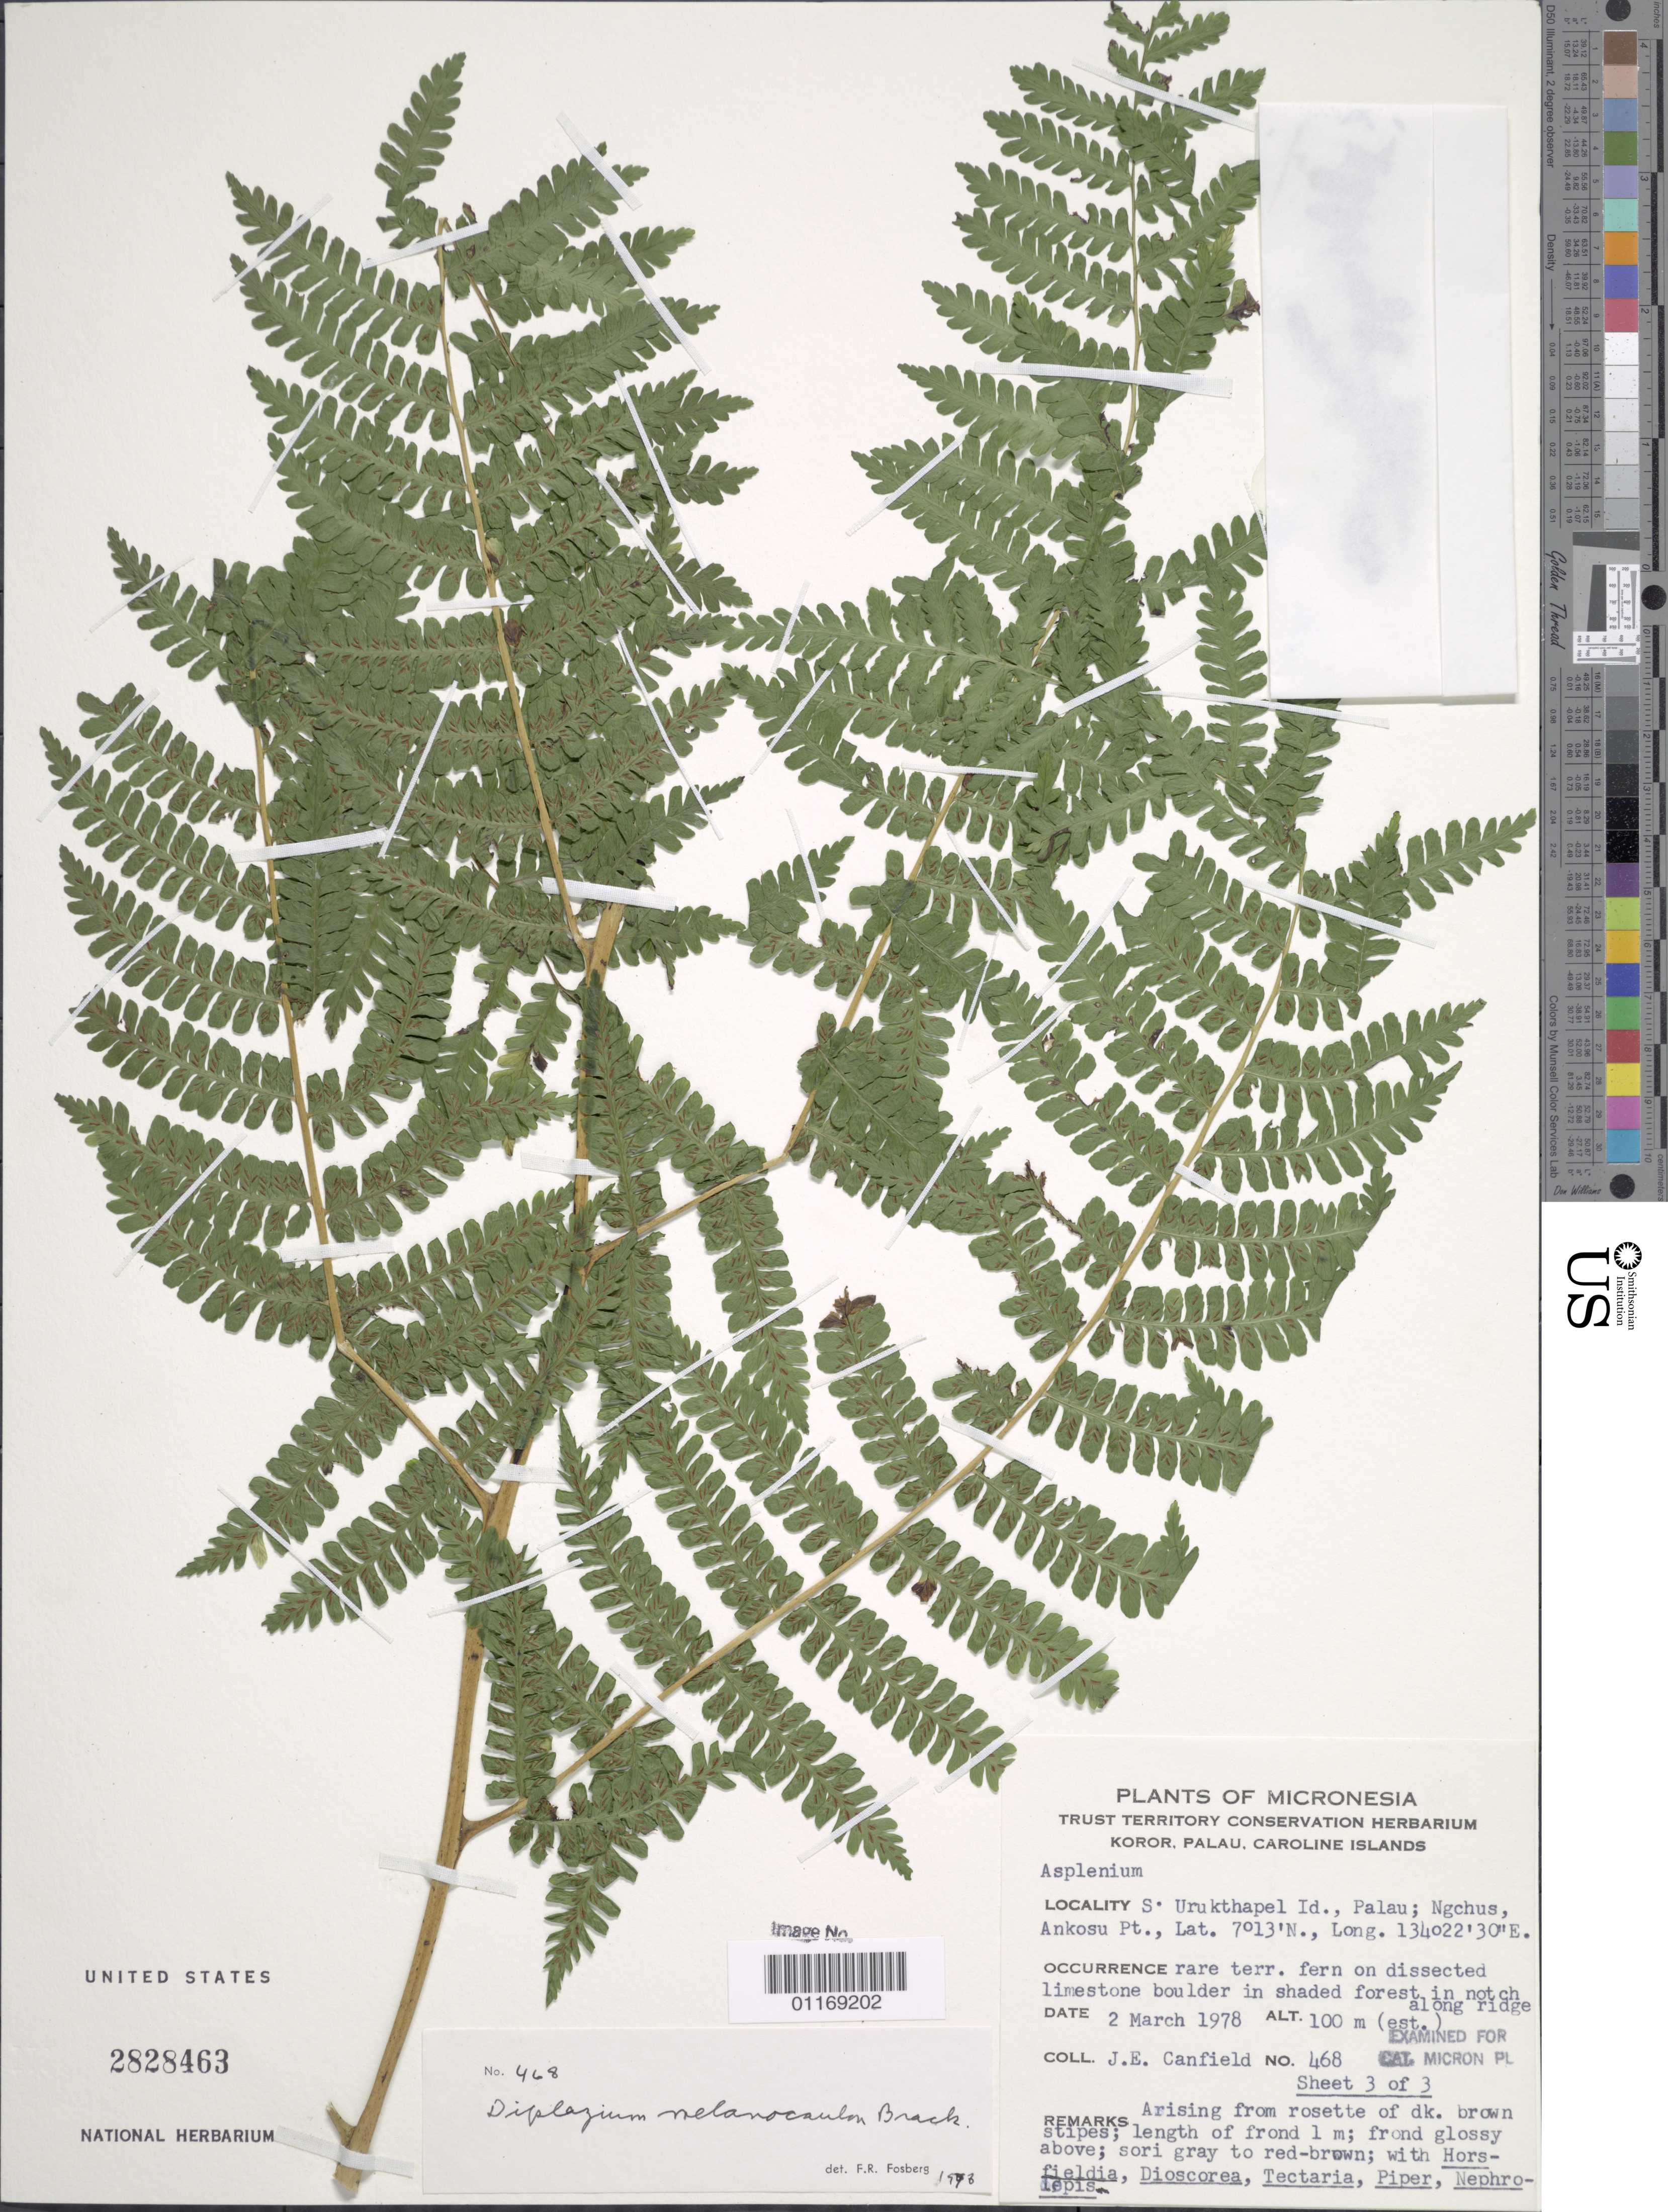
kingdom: Plantae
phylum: Tracheophyta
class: Polypodiopsida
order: Polypodiales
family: Athyriaceae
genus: Diplazium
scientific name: Diplazium melanocaulon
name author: Brack. in Wilkes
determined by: Fosberg, F. R.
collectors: J. E. Canfield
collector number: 468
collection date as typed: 02 Mar 1978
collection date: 1978-03-02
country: Palau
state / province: Koror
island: Ngeruktabel (Urukthapel)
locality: Ngchus. Ankosu Pt.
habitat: Shaded forest.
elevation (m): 100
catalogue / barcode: US 28228463